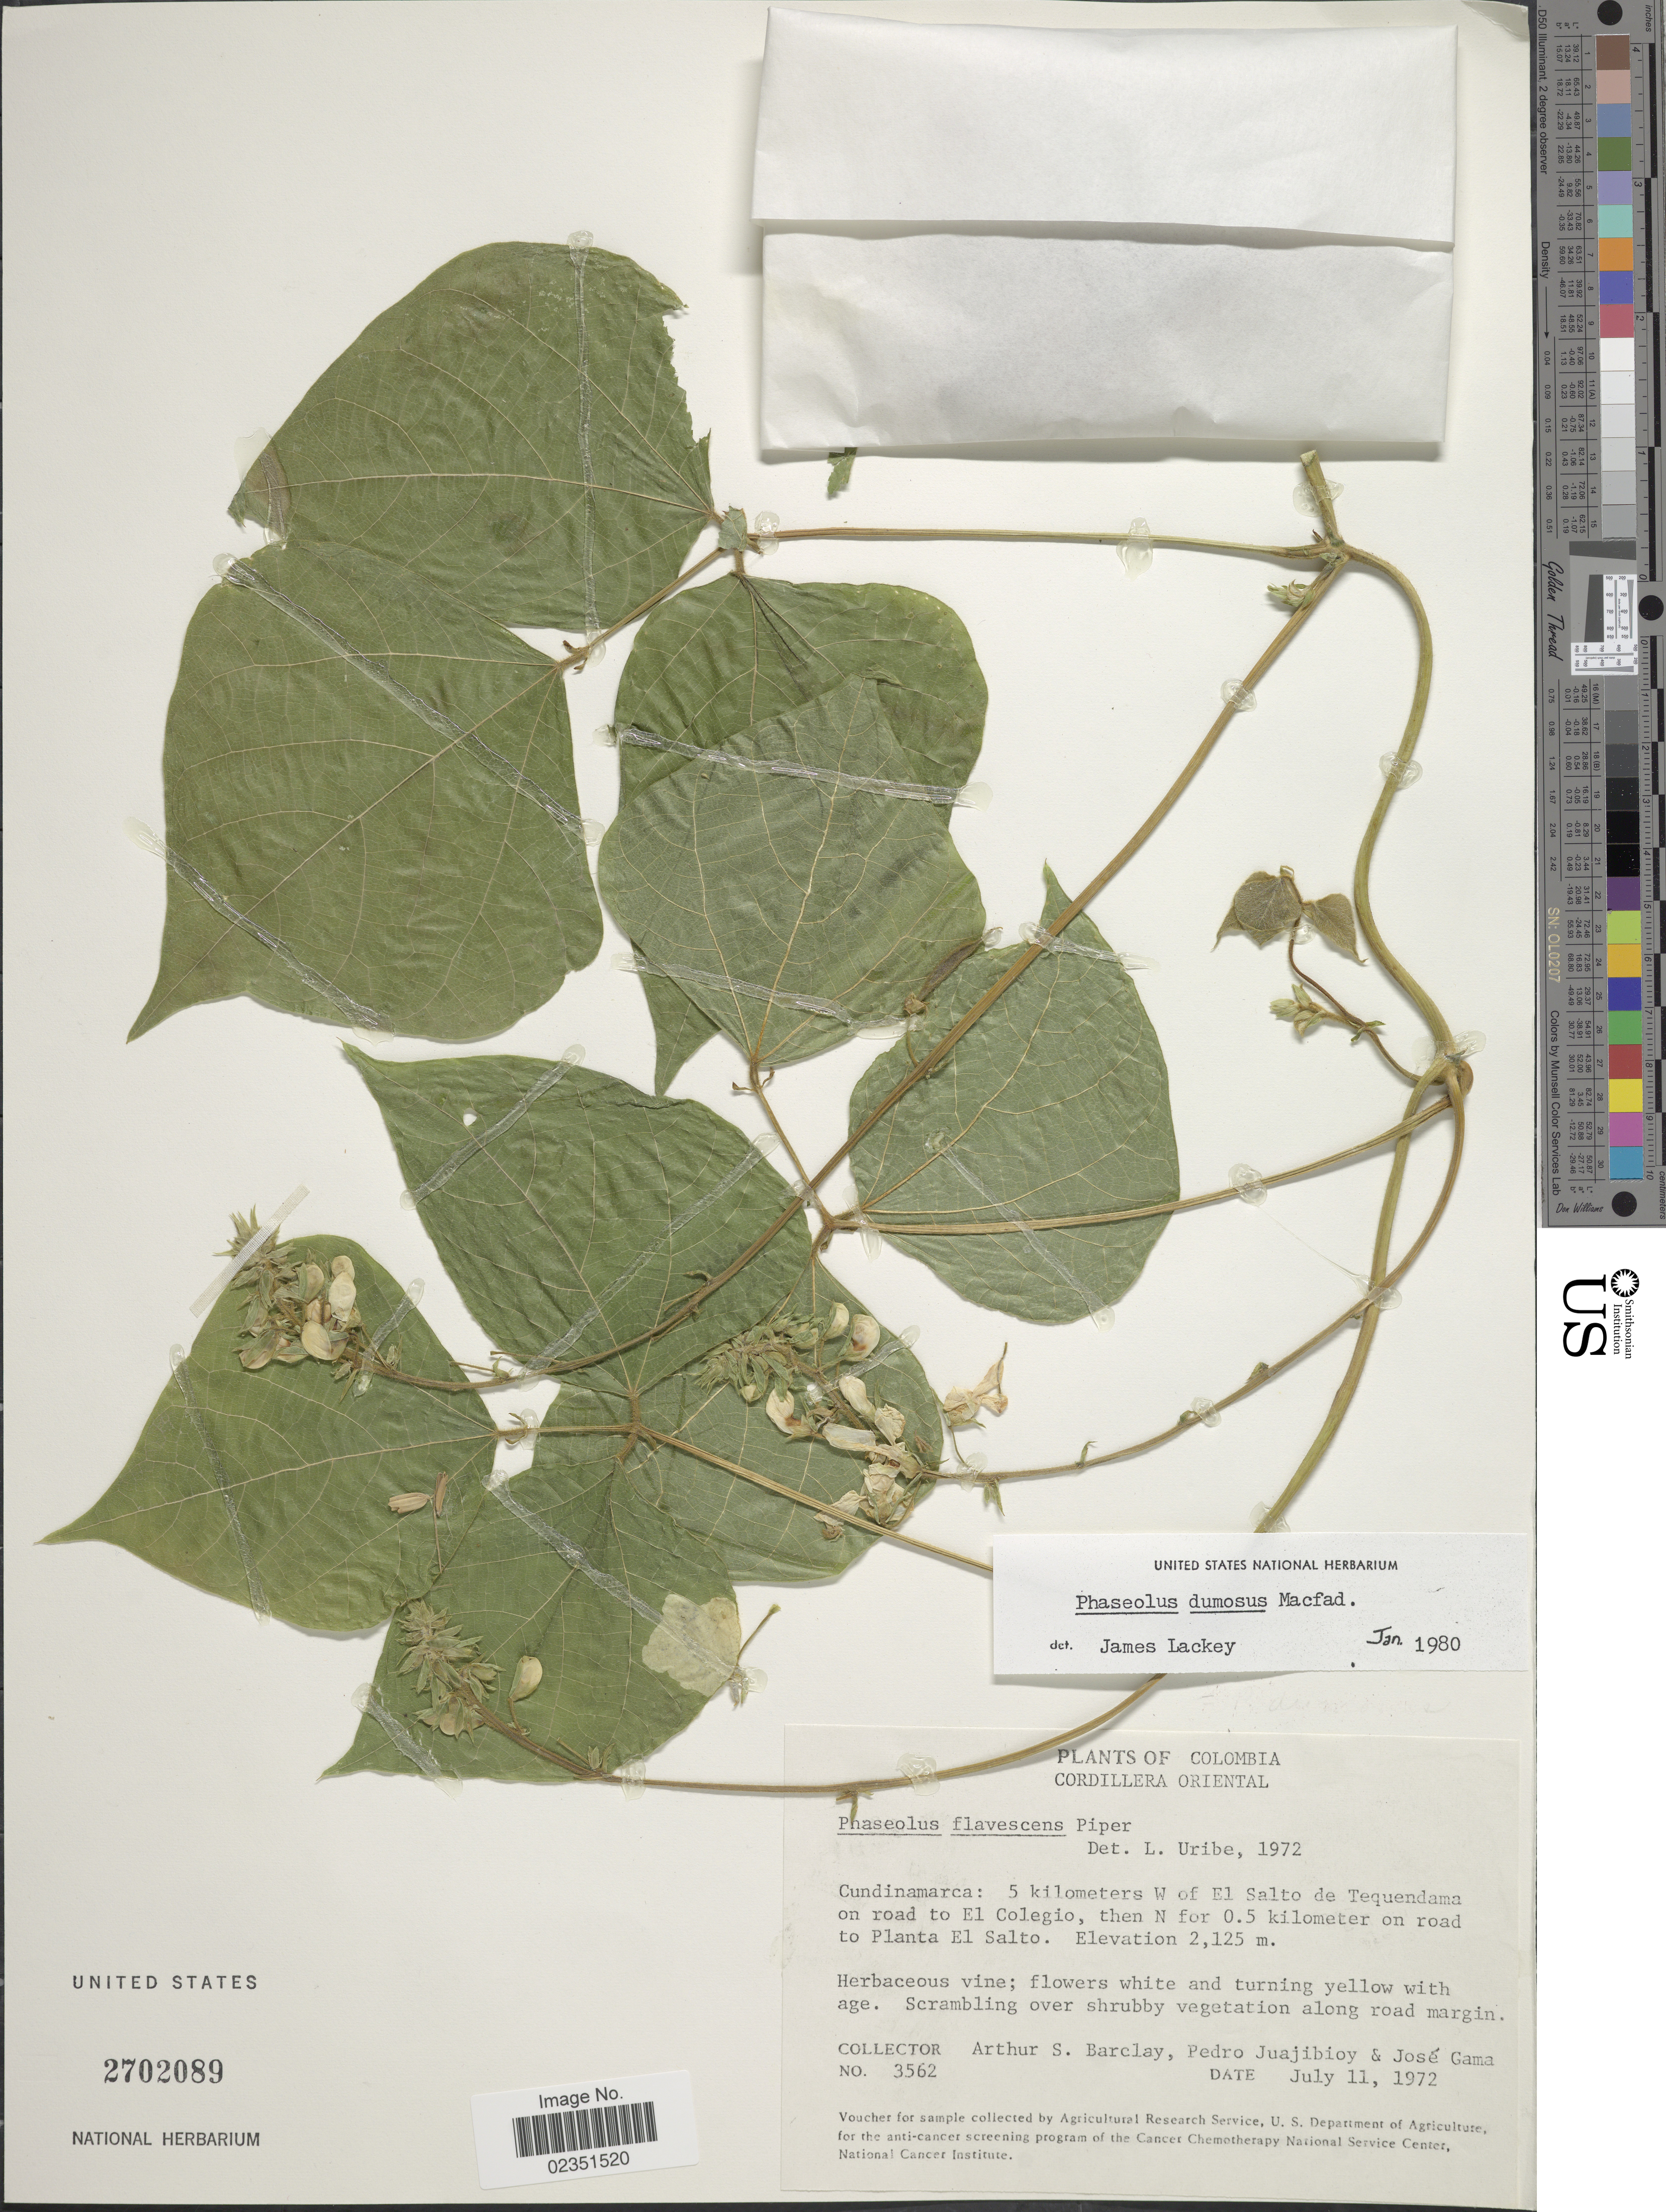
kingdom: Plantae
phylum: Tracheophyta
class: Magnoliopsida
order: Fabales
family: Fabaceae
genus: Phaseolus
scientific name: Phaseolus dumosus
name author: Macfad.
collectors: A. S. Barclay, P. Juajibioy & J. Gama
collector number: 3562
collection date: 1972-07-11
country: Colombia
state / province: Cundinamarca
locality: Cordillera Oriental. 5 kilometers W of El Salto de Tequendama on road to El Colegio, then N for 0.5 kilometer on road to Planta El Salto, along road margin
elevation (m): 2125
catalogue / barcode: US 2702089